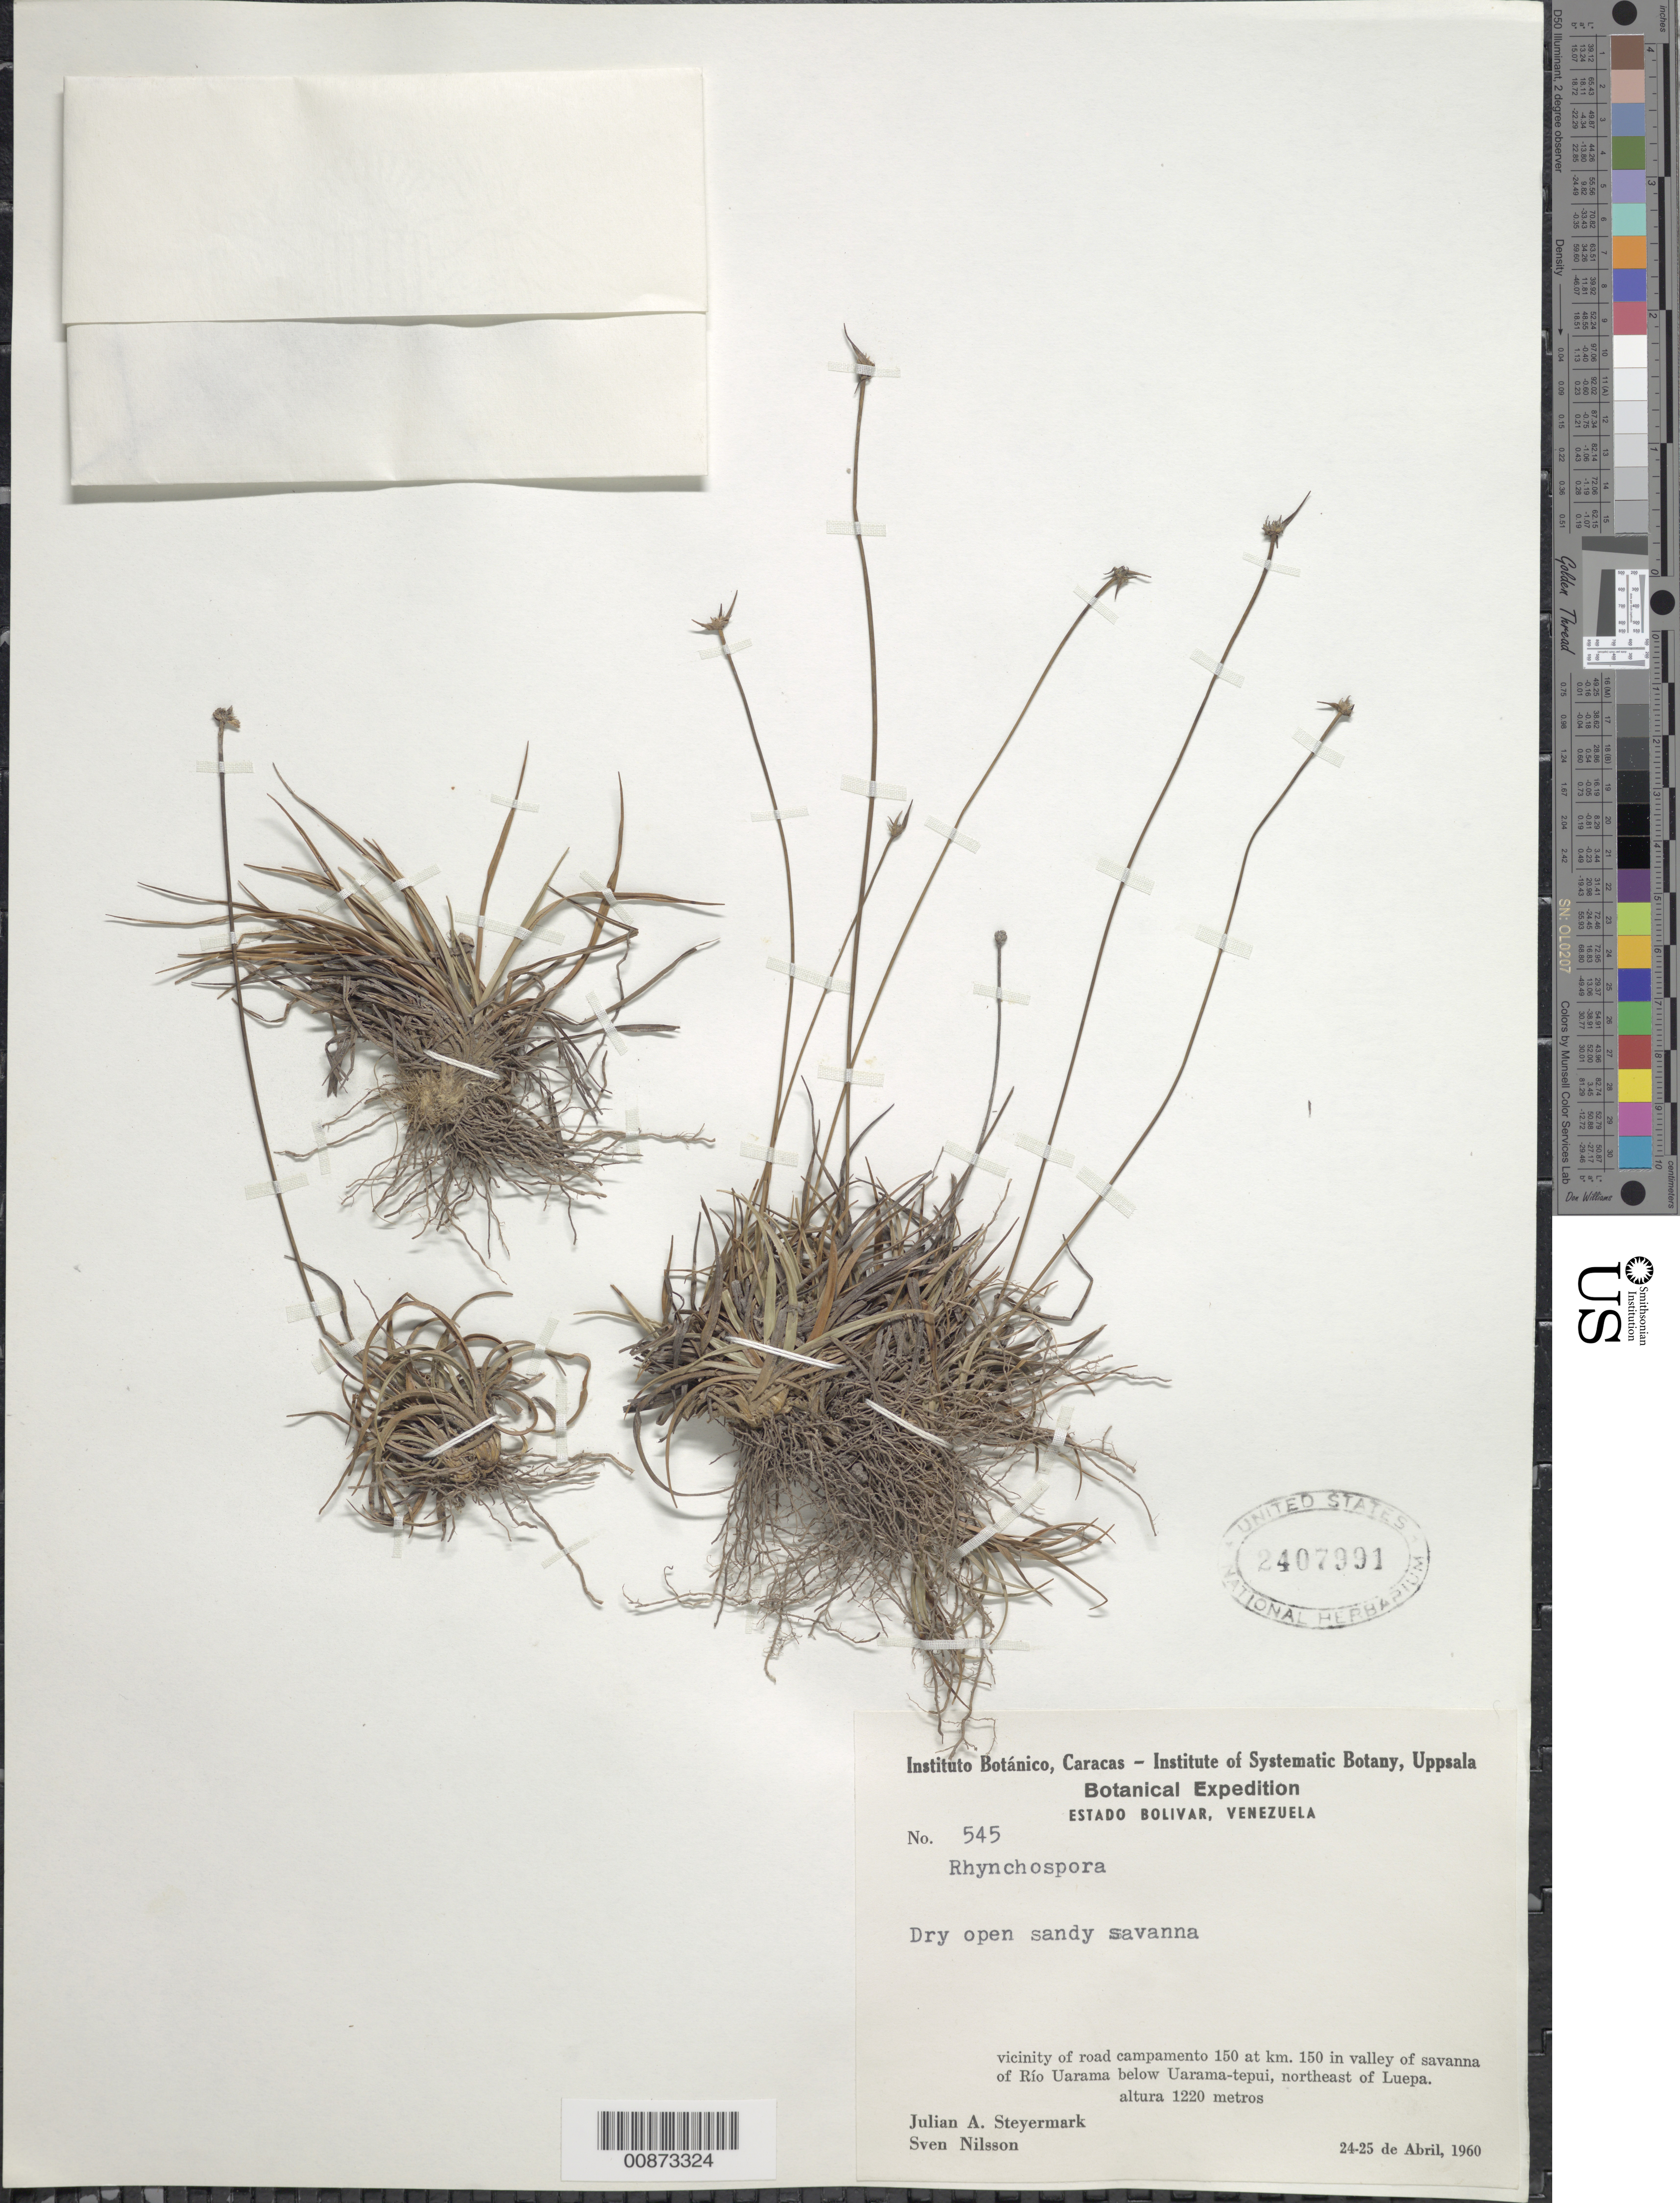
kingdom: Plantae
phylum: Tracheophyta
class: Liliopsida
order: Poales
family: Cyperaceae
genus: Rhynchospora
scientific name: Rhynchospora curvula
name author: Griseb.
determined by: Alves, K.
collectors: J. Steyermark & S. Nilsson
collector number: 60 545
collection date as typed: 24-Apr-60 to 25-Apr-60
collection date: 1960-04-24/1960-04-25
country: Venezuela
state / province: Bolívar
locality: Río Uarama, below Uarama-tepuí, NE of Luepa, vic. of road campamento 150 at km 150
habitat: Dry open sandy savanna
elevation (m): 1220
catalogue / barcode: US 2407991